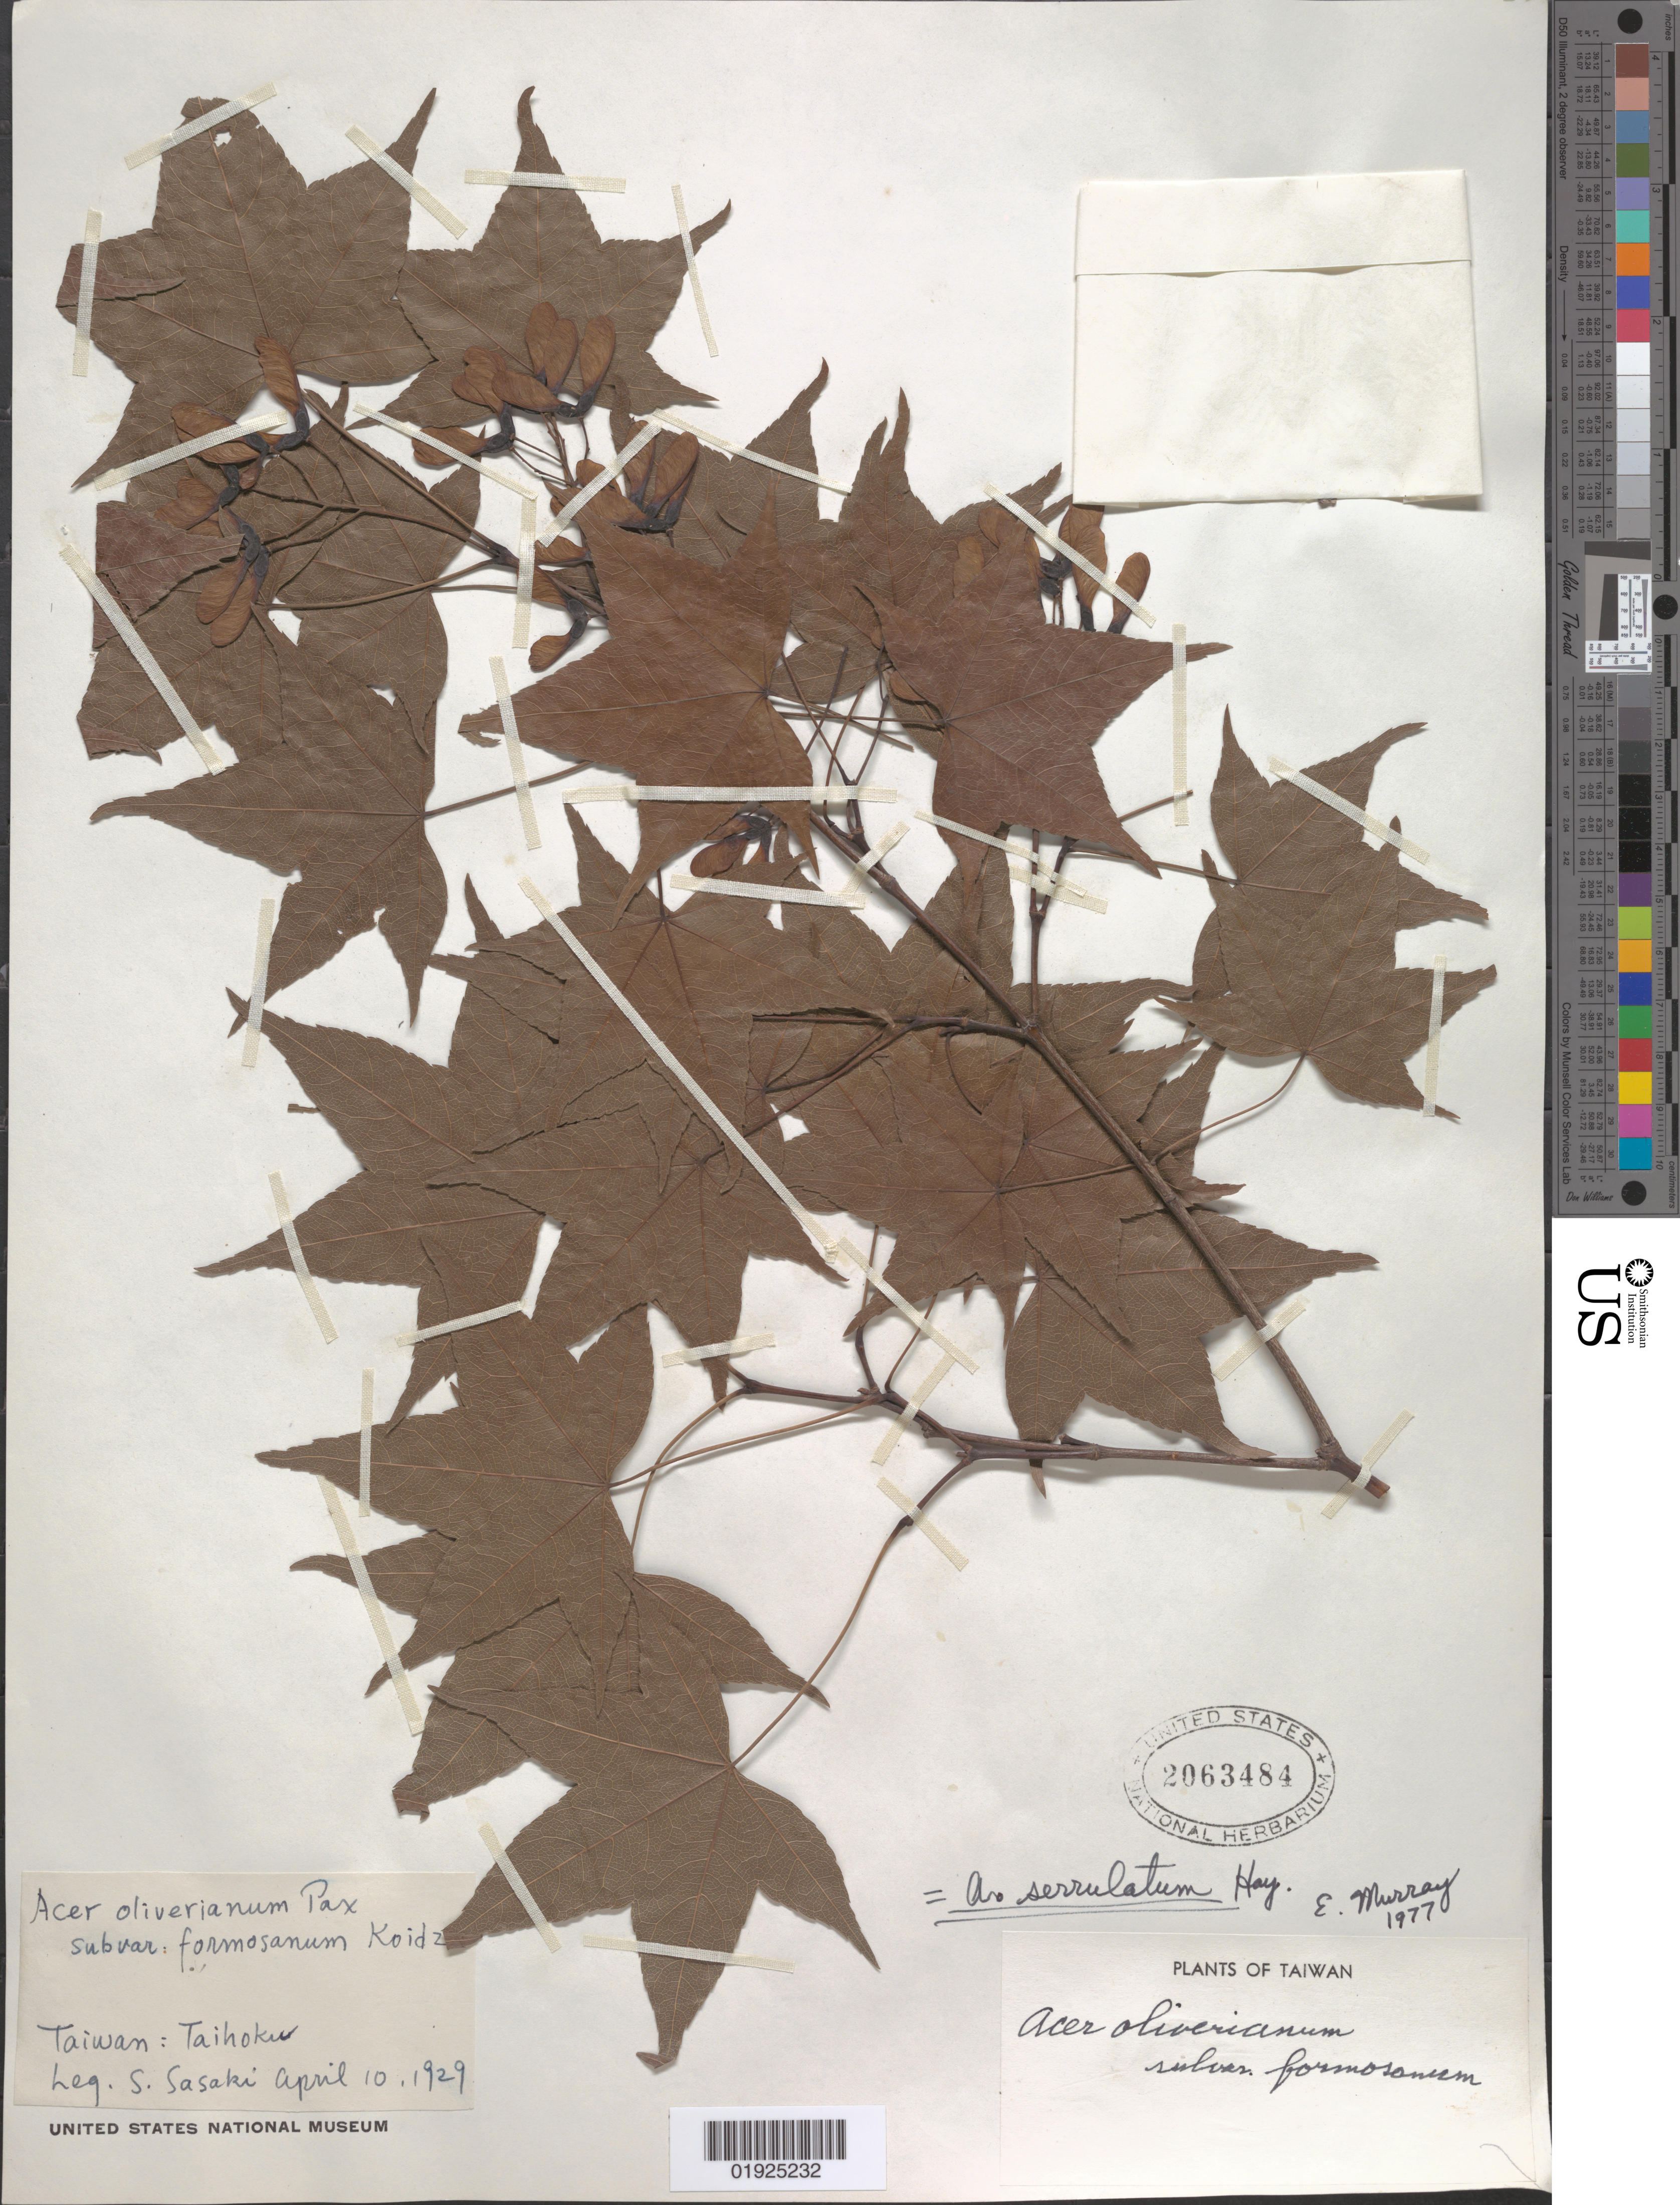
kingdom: Plantae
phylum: Tracheophyta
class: Magnoliopsida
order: Sapindales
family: Sapindaceae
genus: Acer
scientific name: Acer serrulatum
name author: Hayata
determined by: Murray, Edward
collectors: S. Sasaki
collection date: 1929-04-10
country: Taiwan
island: Taiwan I.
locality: Taihoku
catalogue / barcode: US 2063484